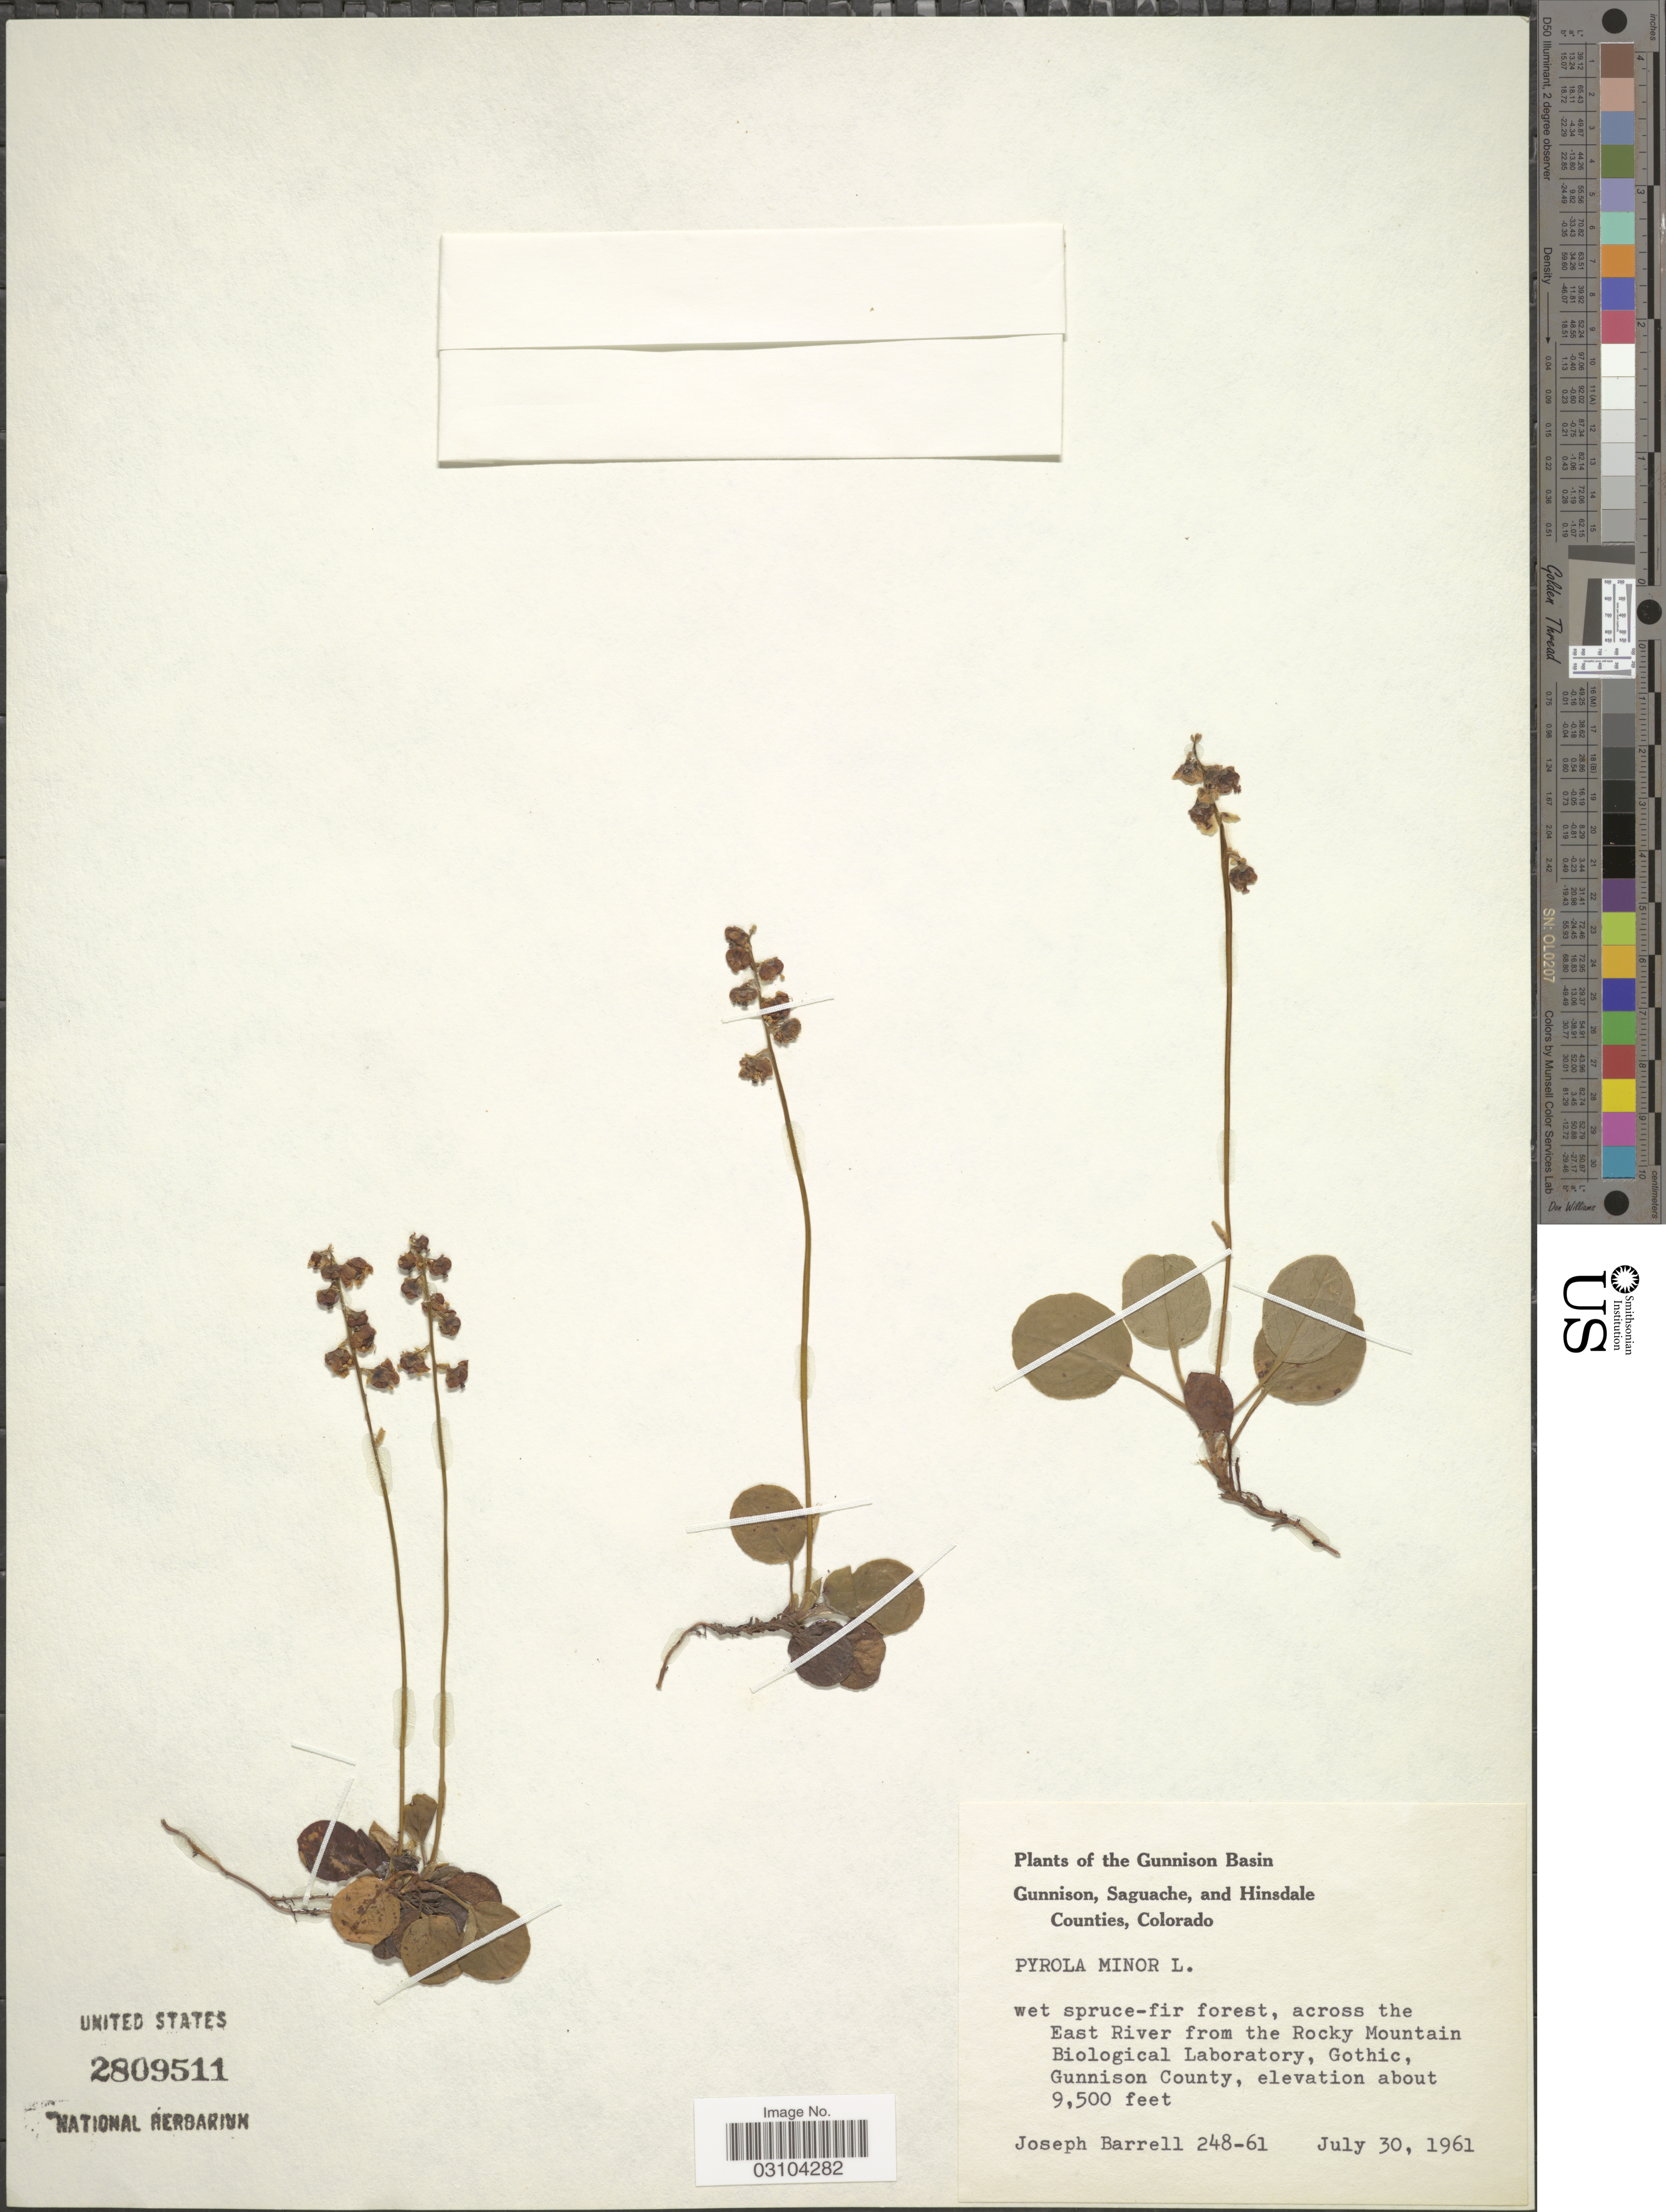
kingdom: Plantae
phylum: Tracheophyta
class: Magnoliopsida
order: Ericales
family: Ericaceae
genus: Pyrola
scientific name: Pyrola minor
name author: L.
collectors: J. Barrell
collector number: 248-61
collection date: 1961-07-30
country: United States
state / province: Colorado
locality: The Gunnison Basin, across East River from the Rocky Mountain Biological Laboratory, Gothic, Gunnison County.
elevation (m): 2896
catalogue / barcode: US 2809511